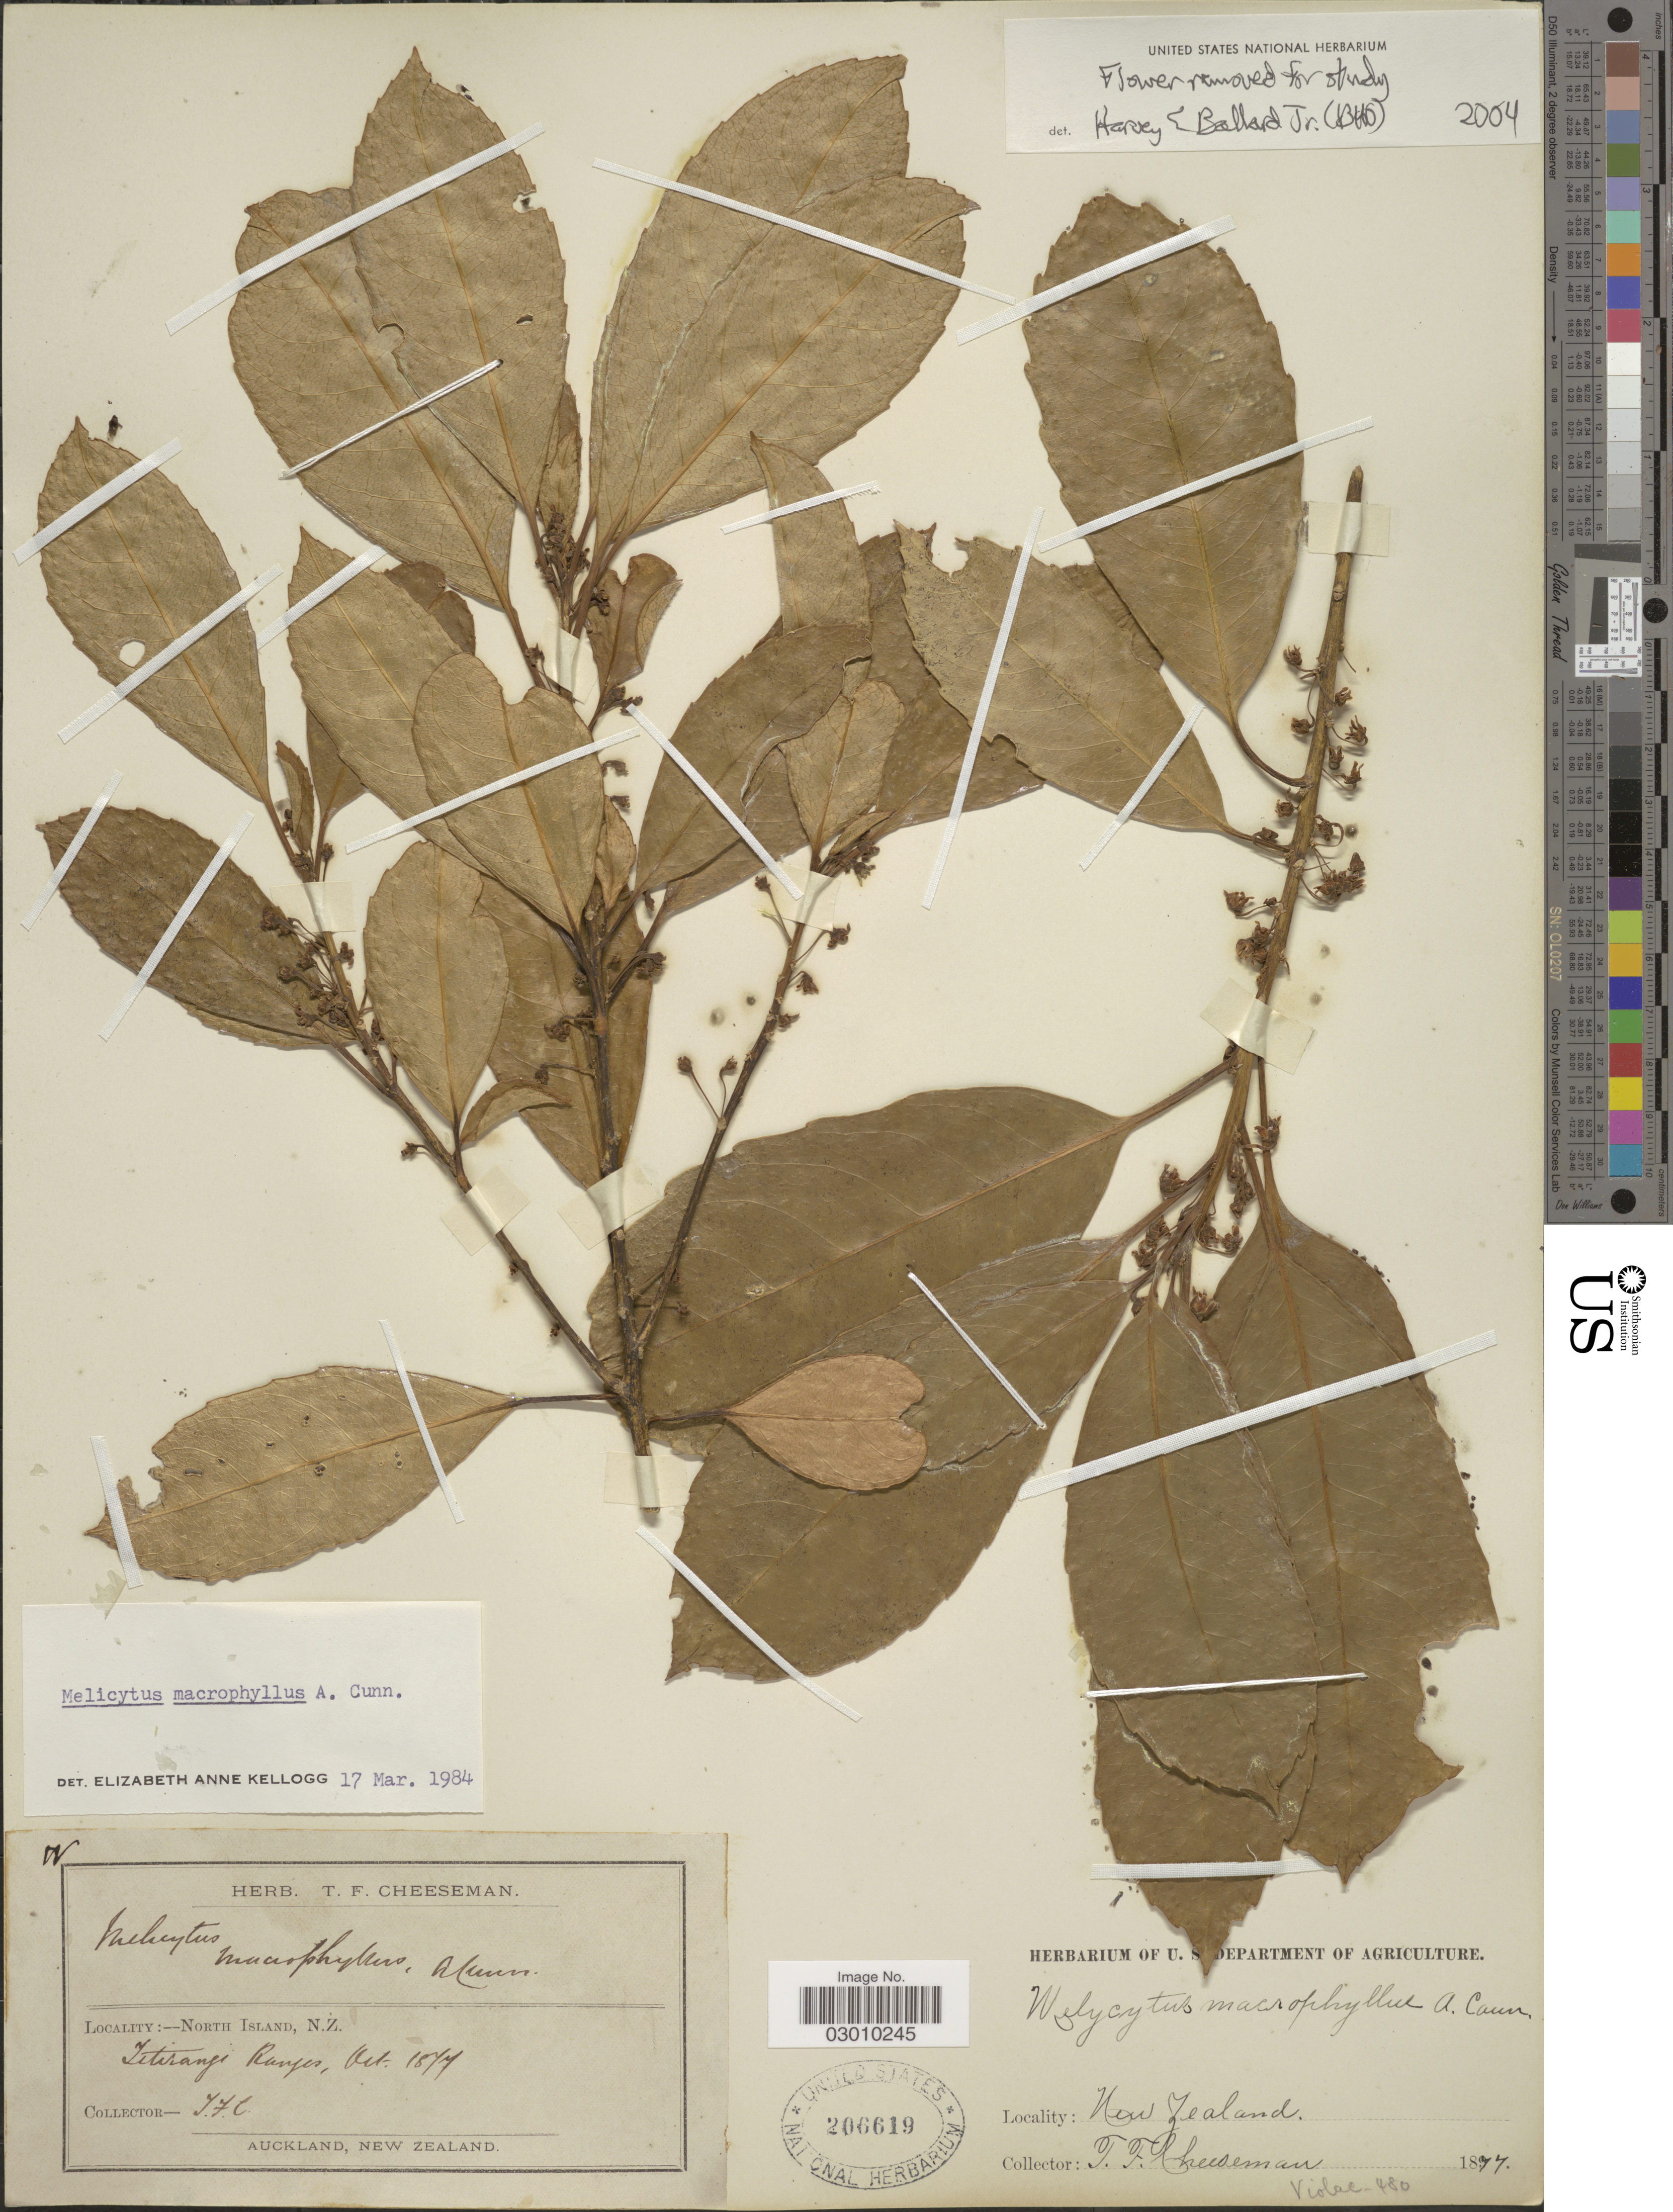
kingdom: Plantae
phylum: Tracheophyta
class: Magnoliopsida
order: Malpighiales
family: Violaceae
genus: Melicytus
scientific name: Melicytus macrophyllus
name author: A. Cunn.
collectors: T. F. Cheeseman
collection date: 1877-10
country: New Zealand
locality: North Island, N.Z. Titirangi Ranges.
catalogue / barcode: US 206619